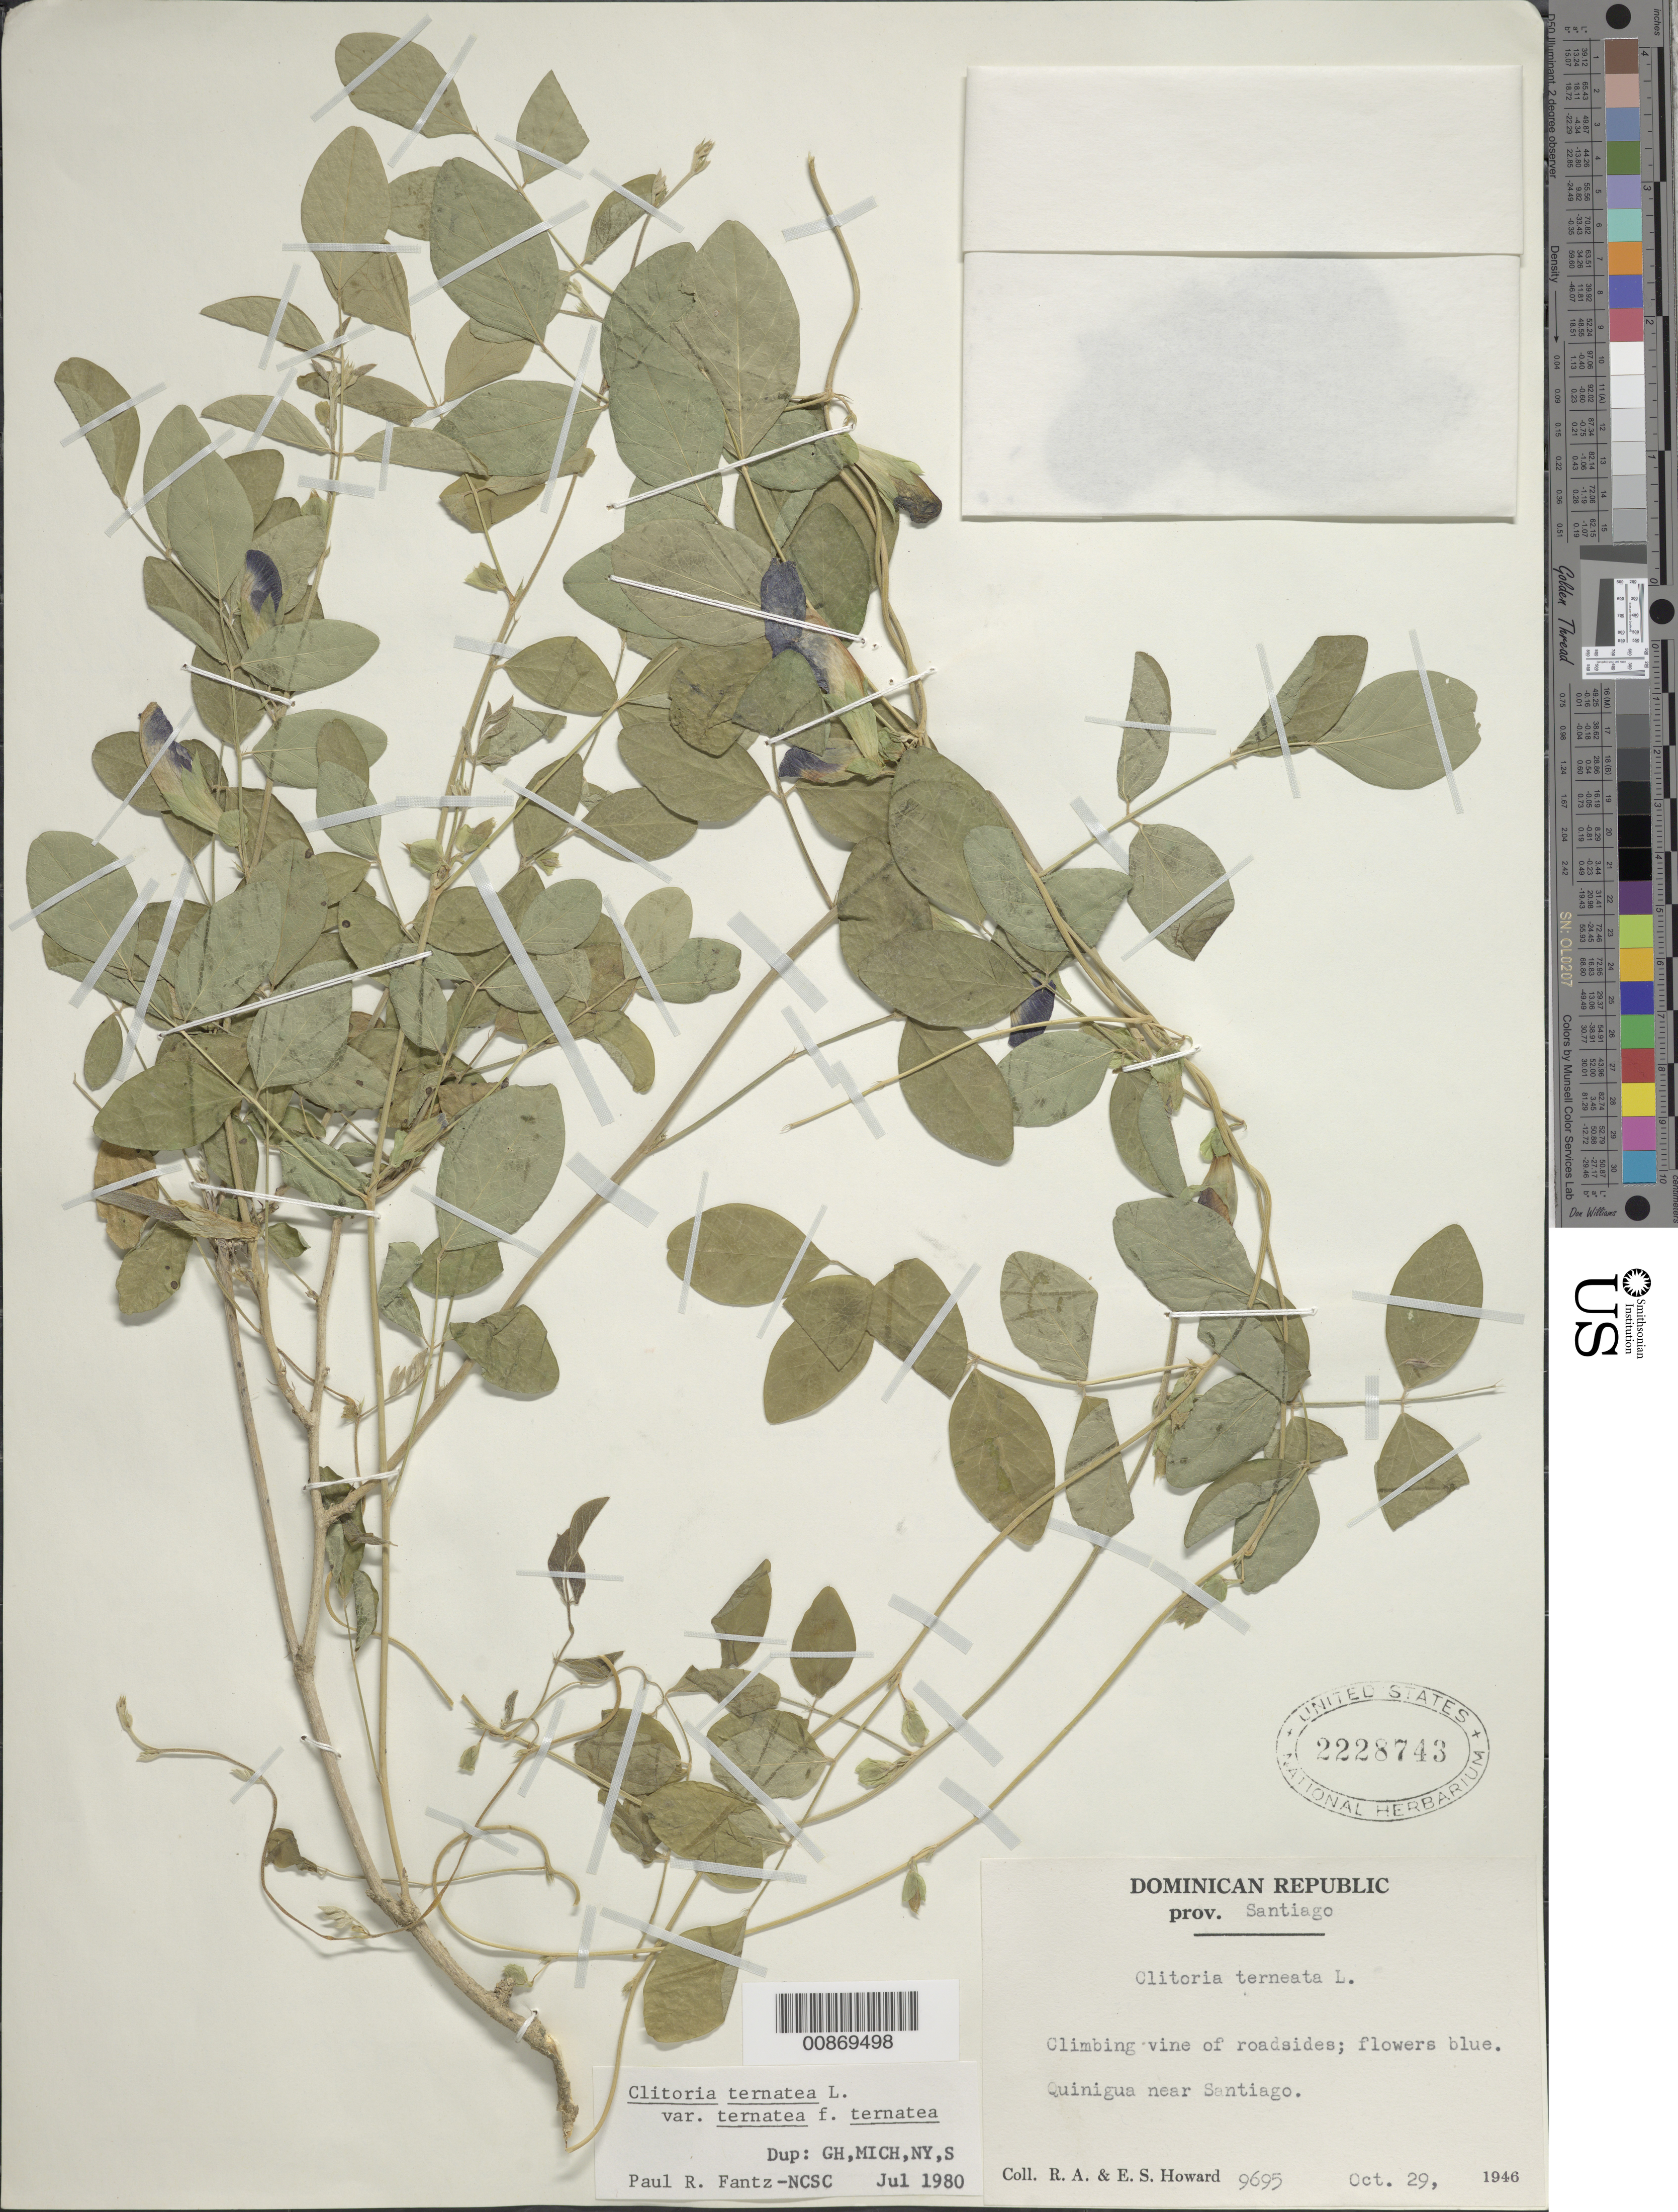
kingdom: Plantae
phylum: Tracheophyta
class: Magnoliopsida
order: Fabales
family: Fabaceae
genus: Clitoria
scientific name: Clitoria ternatea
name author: L.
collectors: R. A. Howard & E. S. Howard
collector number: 9695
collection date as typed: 29 Oct 1946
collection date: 1946-10-29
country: Dominican Republic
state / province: Santiago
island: Hispaniola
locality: Quinigua near Santiago.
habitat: Climbing vine of roadsides.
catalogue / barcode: US 2228743